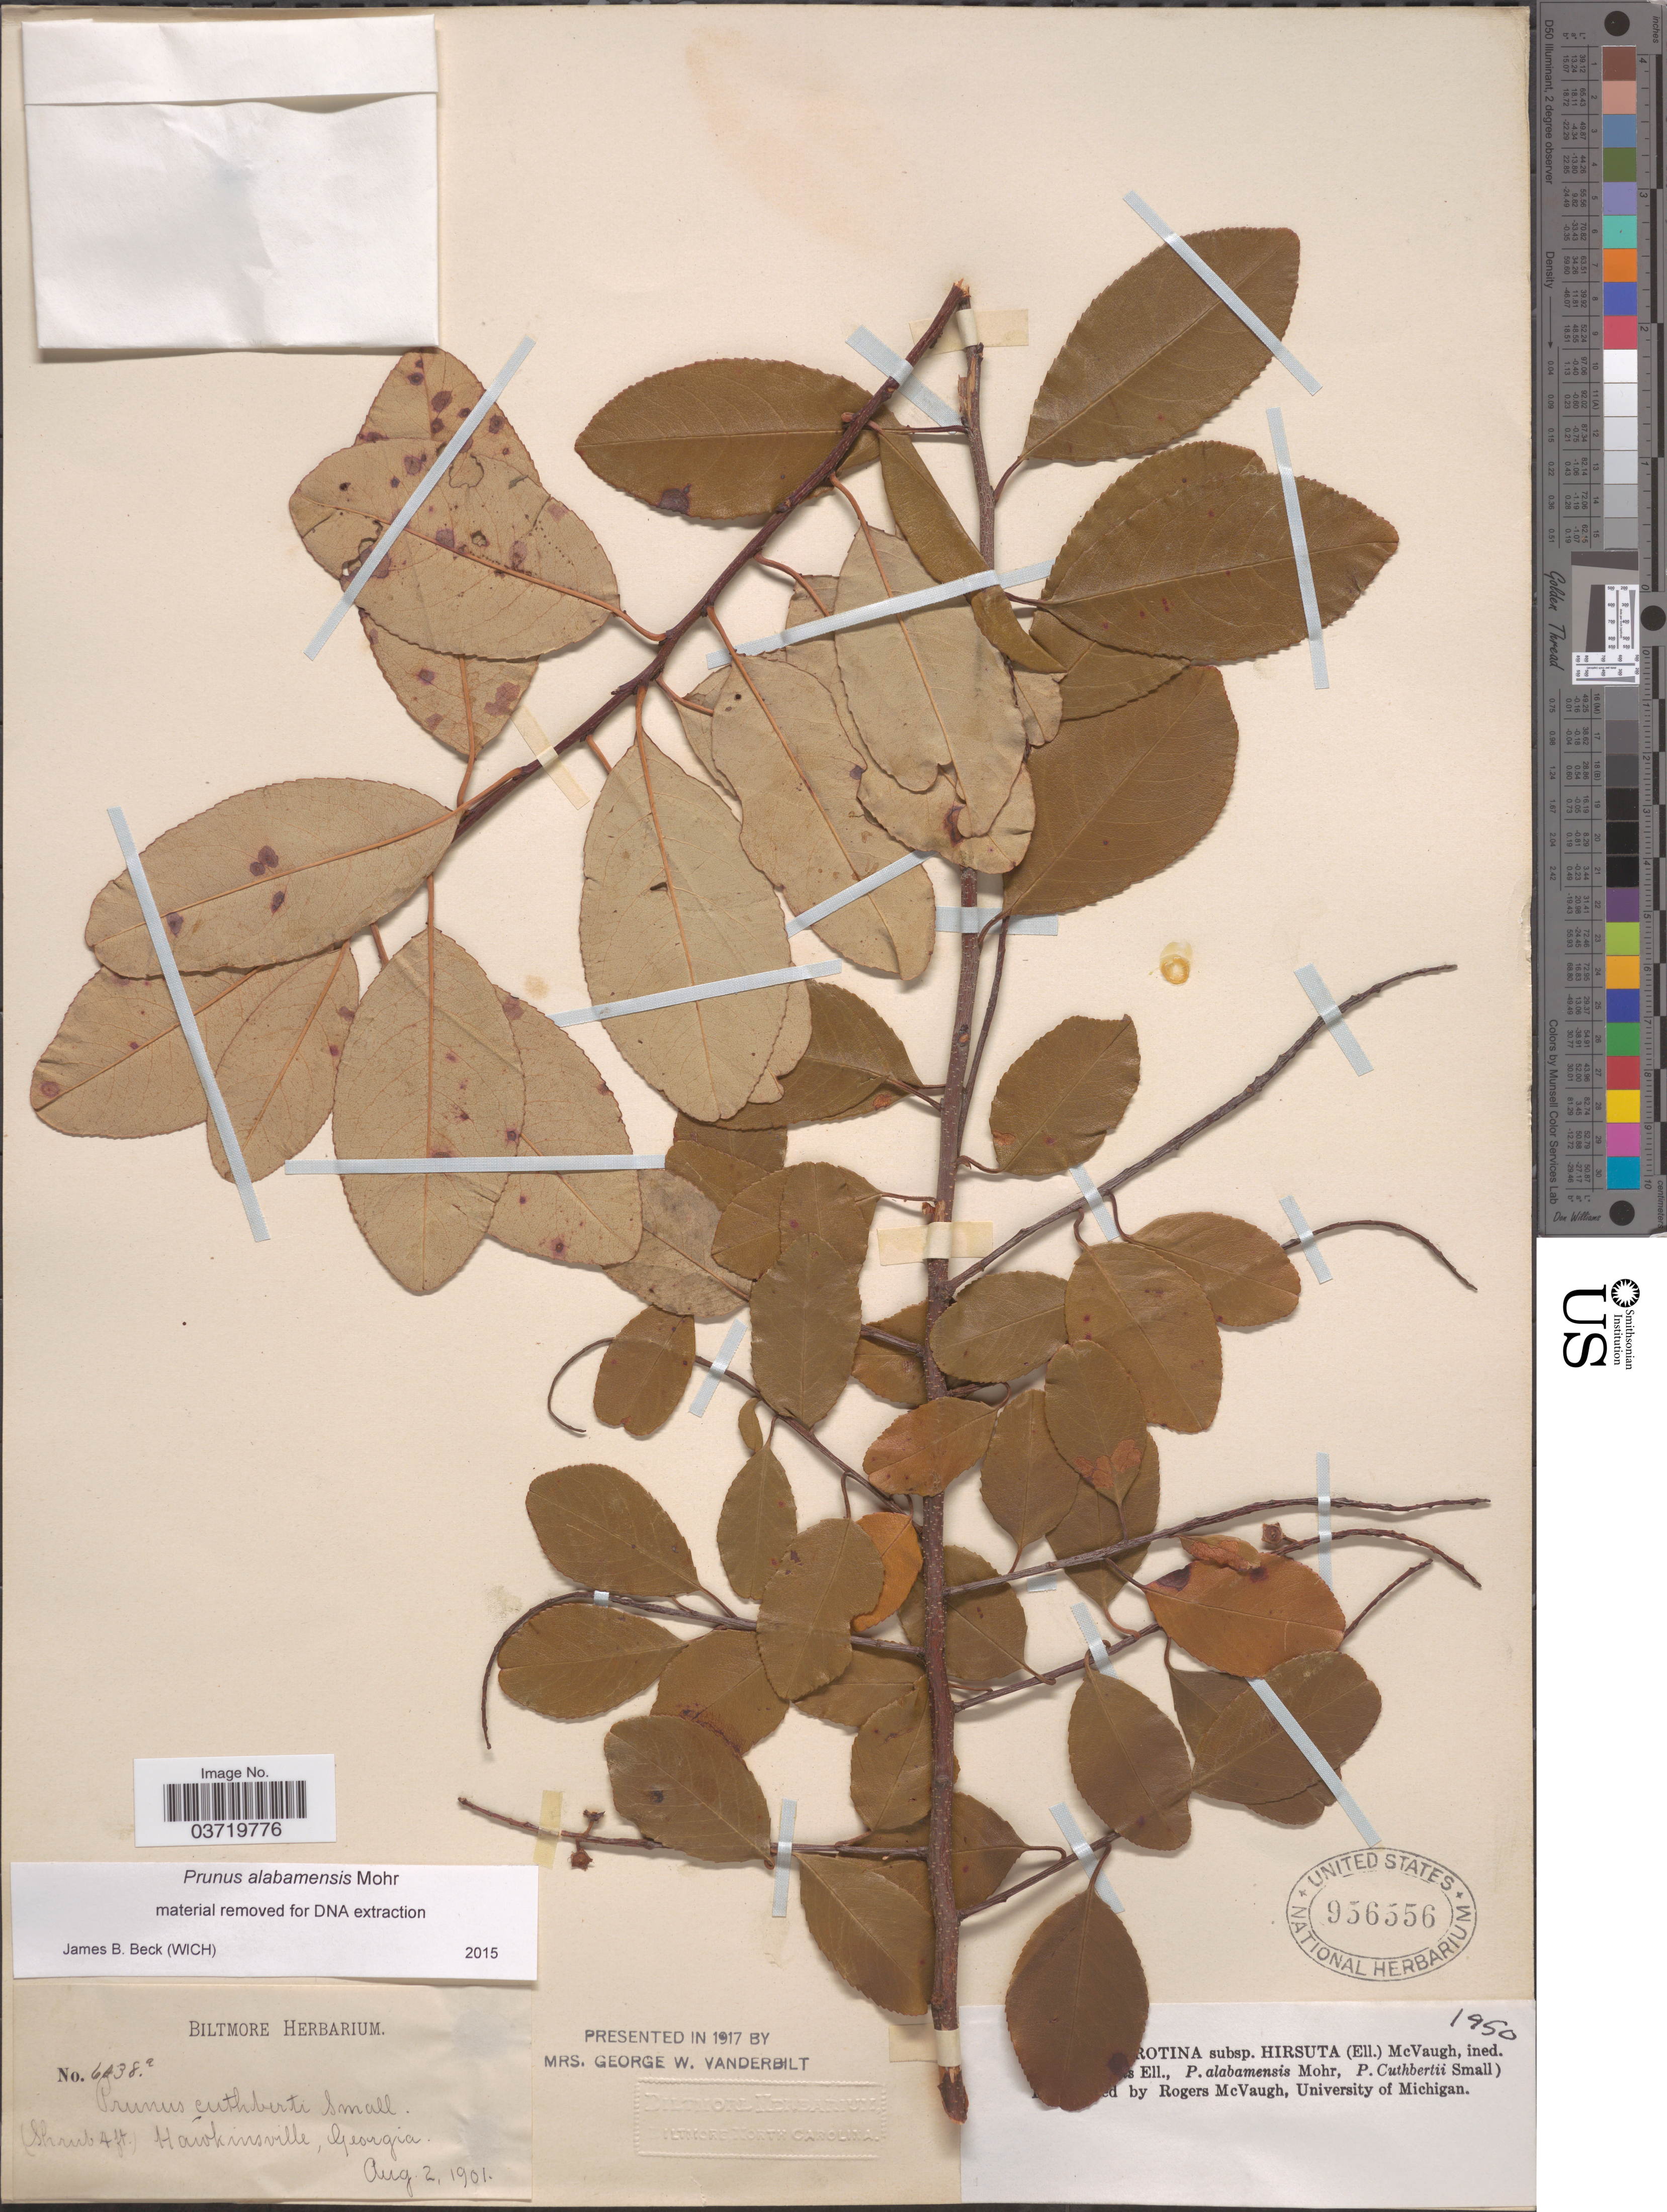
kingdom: Plantae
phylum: Tracheophyta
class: Magnoliopsida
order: Rosales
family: Rosaceae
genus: Prunus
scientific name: Prunus serotina var. serotina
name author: Ehrh.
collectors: ex herb. Biltmore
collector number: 6438a*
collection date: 1901-08-02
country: United States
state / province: Georgia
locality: Hawkinsville.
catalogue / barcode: US 956556